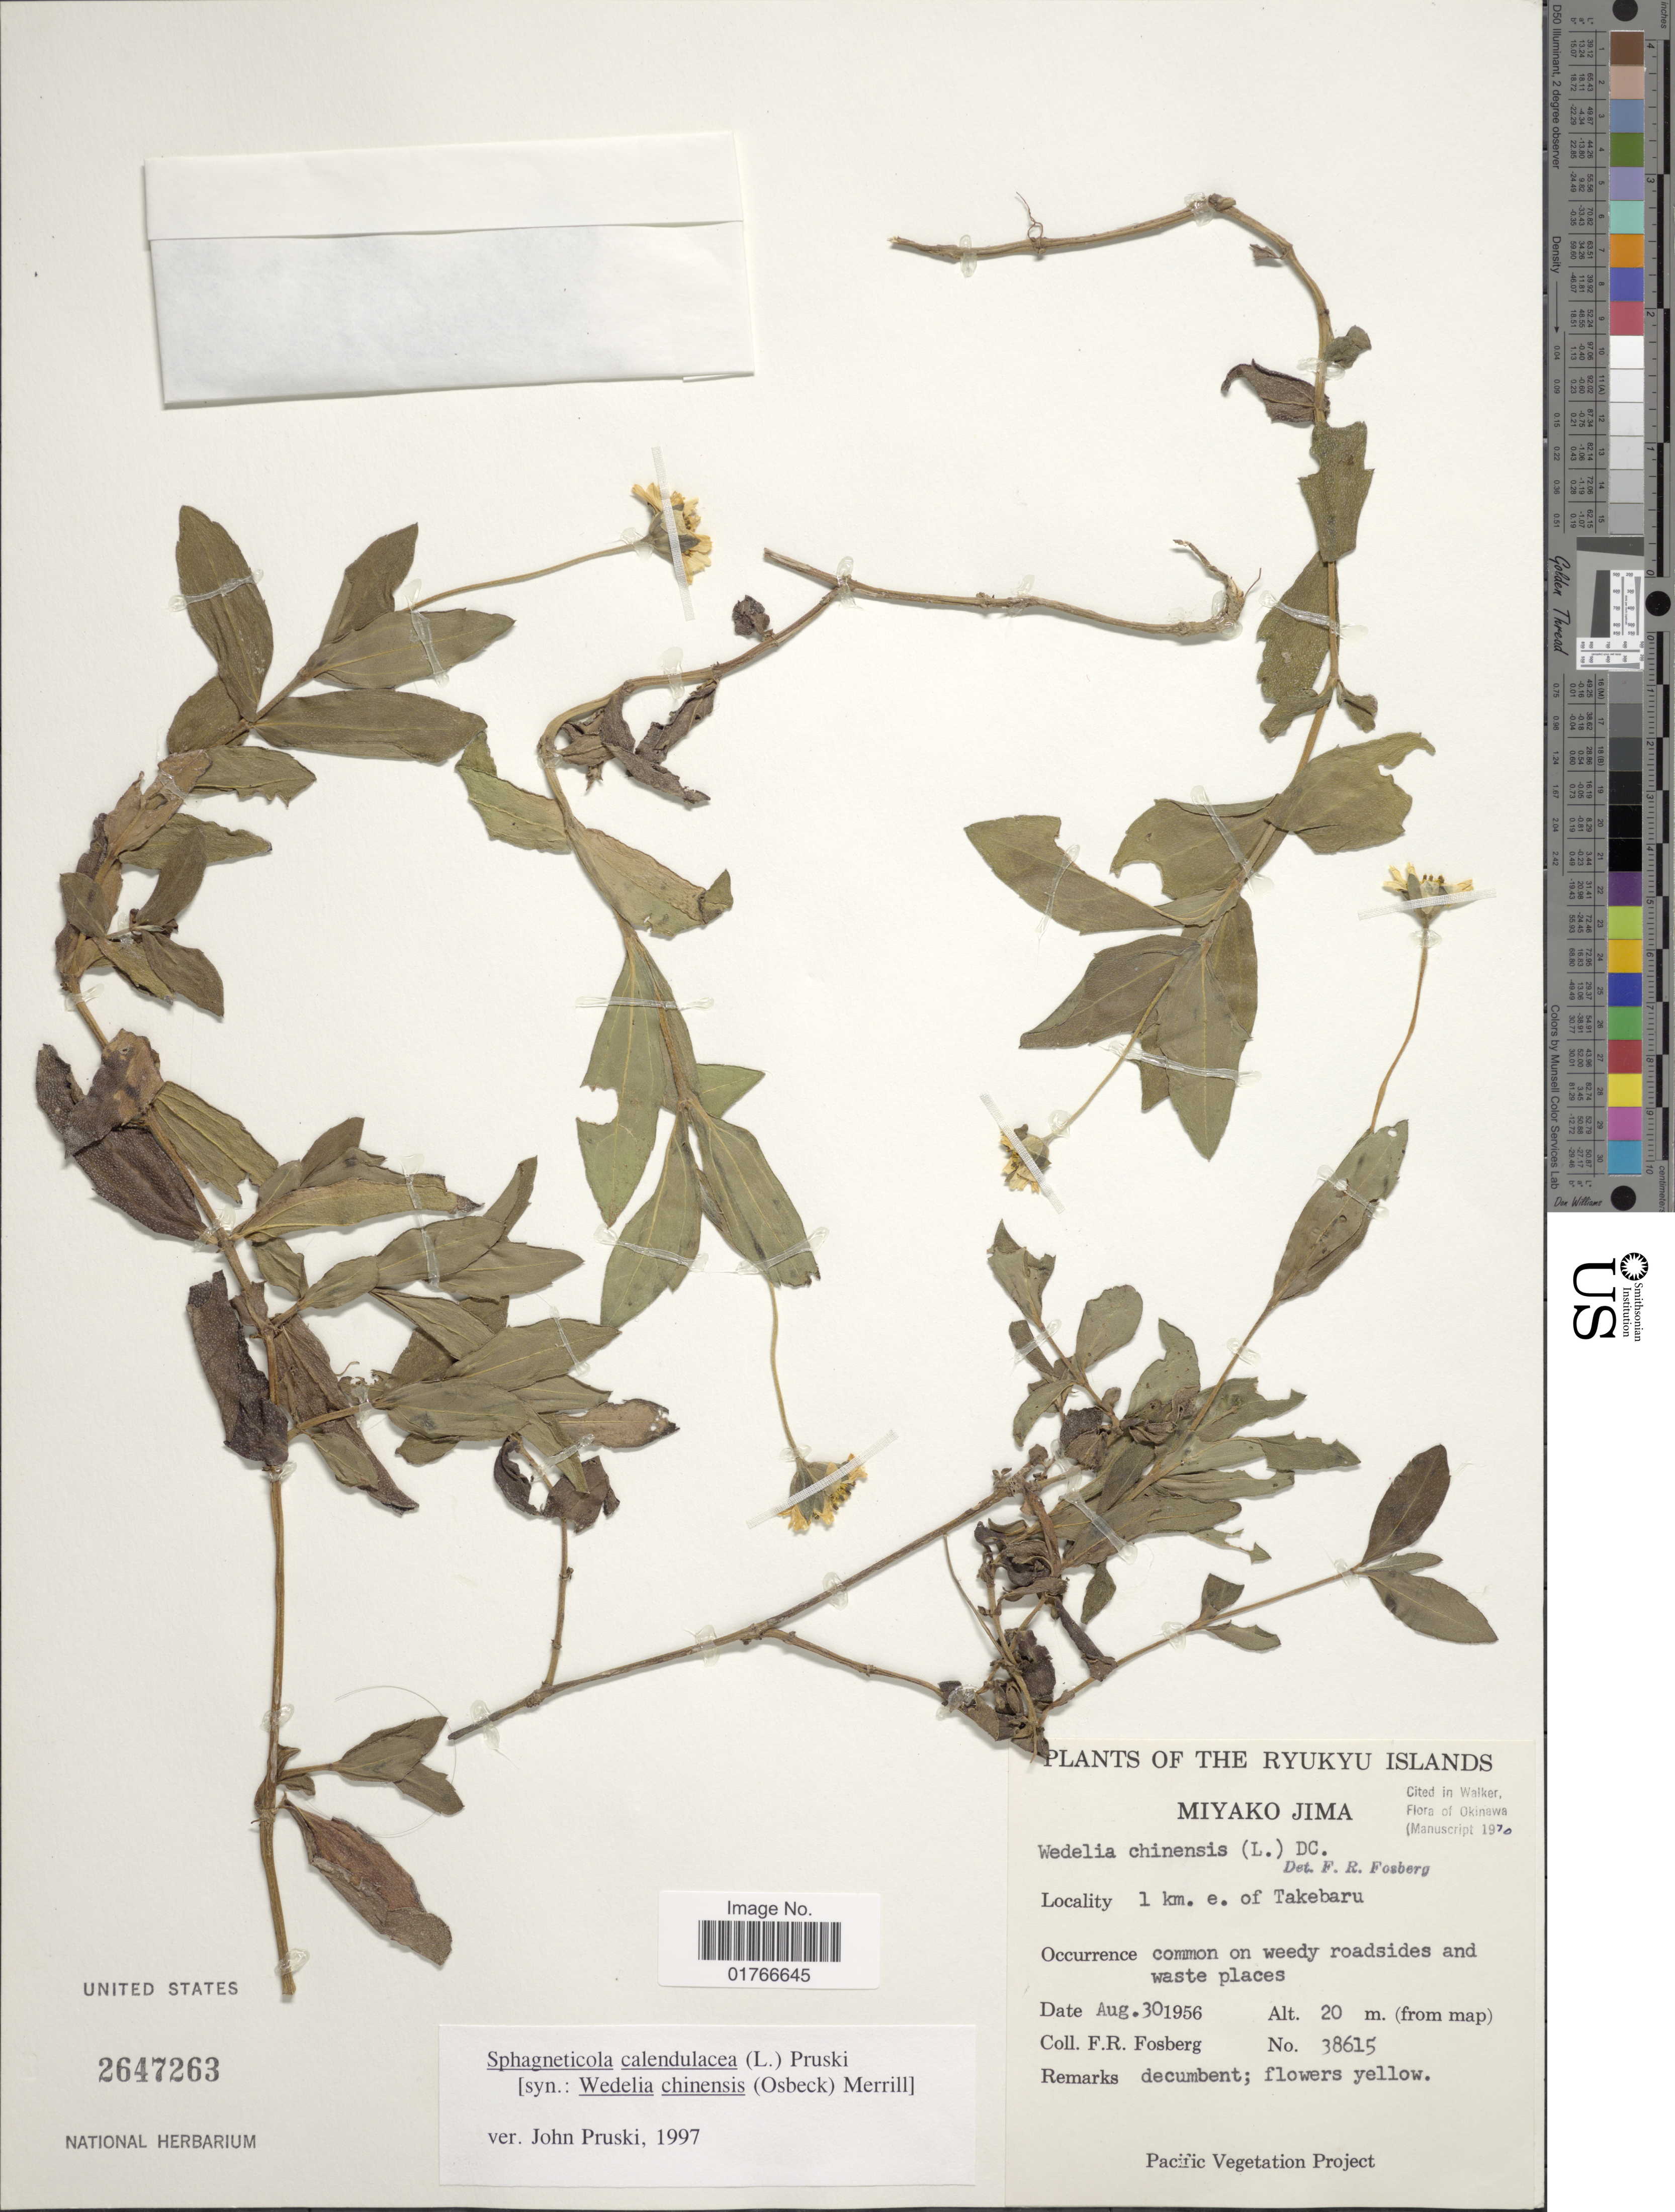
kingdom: Plantae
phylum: Tracheophyta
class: Magnoliopsida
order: Asterales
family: Asteraceae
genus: Sphagneticola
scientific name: Sphagneticola calendulacea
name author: (L.) Pruski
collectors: F. R. Fosberg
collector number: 38615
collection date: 1956-08-30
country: Japan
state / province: Okinawa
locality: Ryukyu Islands, Miyako Jima, 1 km e. of Takebaru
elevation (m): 20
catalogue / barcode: US 2647263